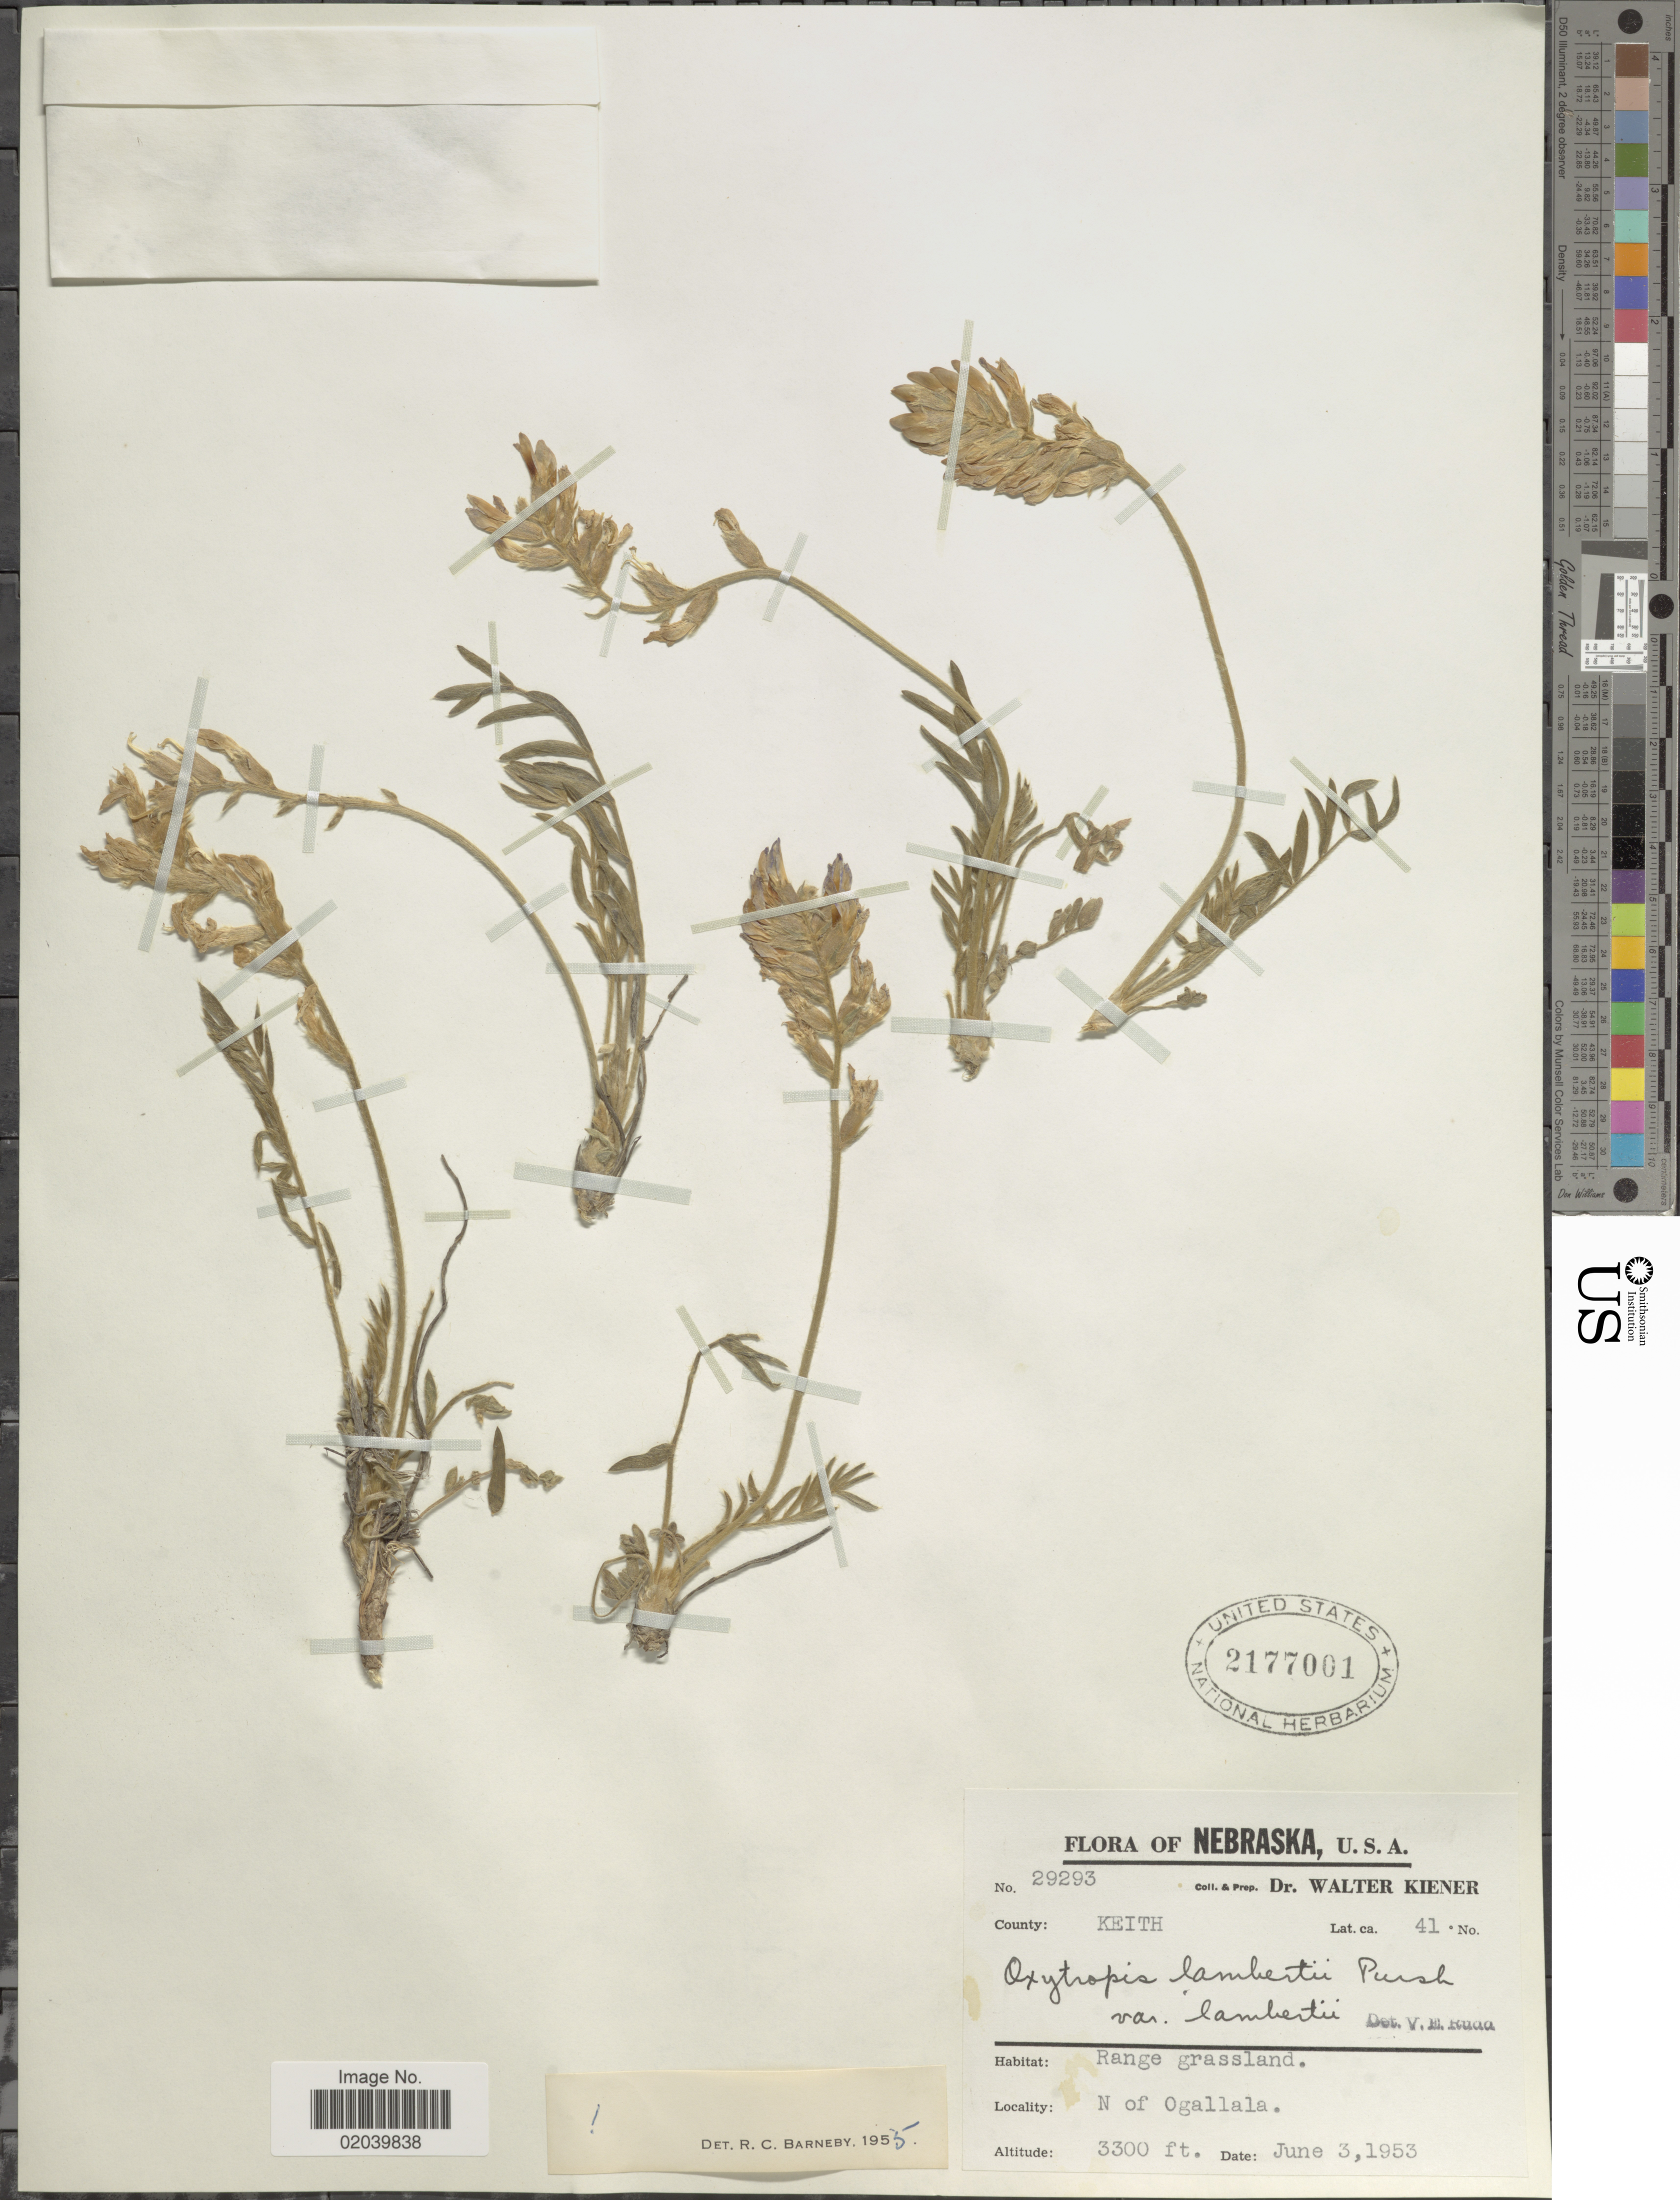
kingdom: Plantae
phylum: Tracheophyta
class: Magnoliopsida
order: Fabales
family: Fabaceae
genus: Oxytropis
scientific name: Oxytropis lambertii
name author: Pursh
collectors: W. Kiener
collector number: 29293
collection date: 1953-06-03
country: United States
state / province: Nebraska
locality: County: Keith. Range grassland. N of Ogallala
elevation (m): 1006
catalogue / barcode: US 2177001